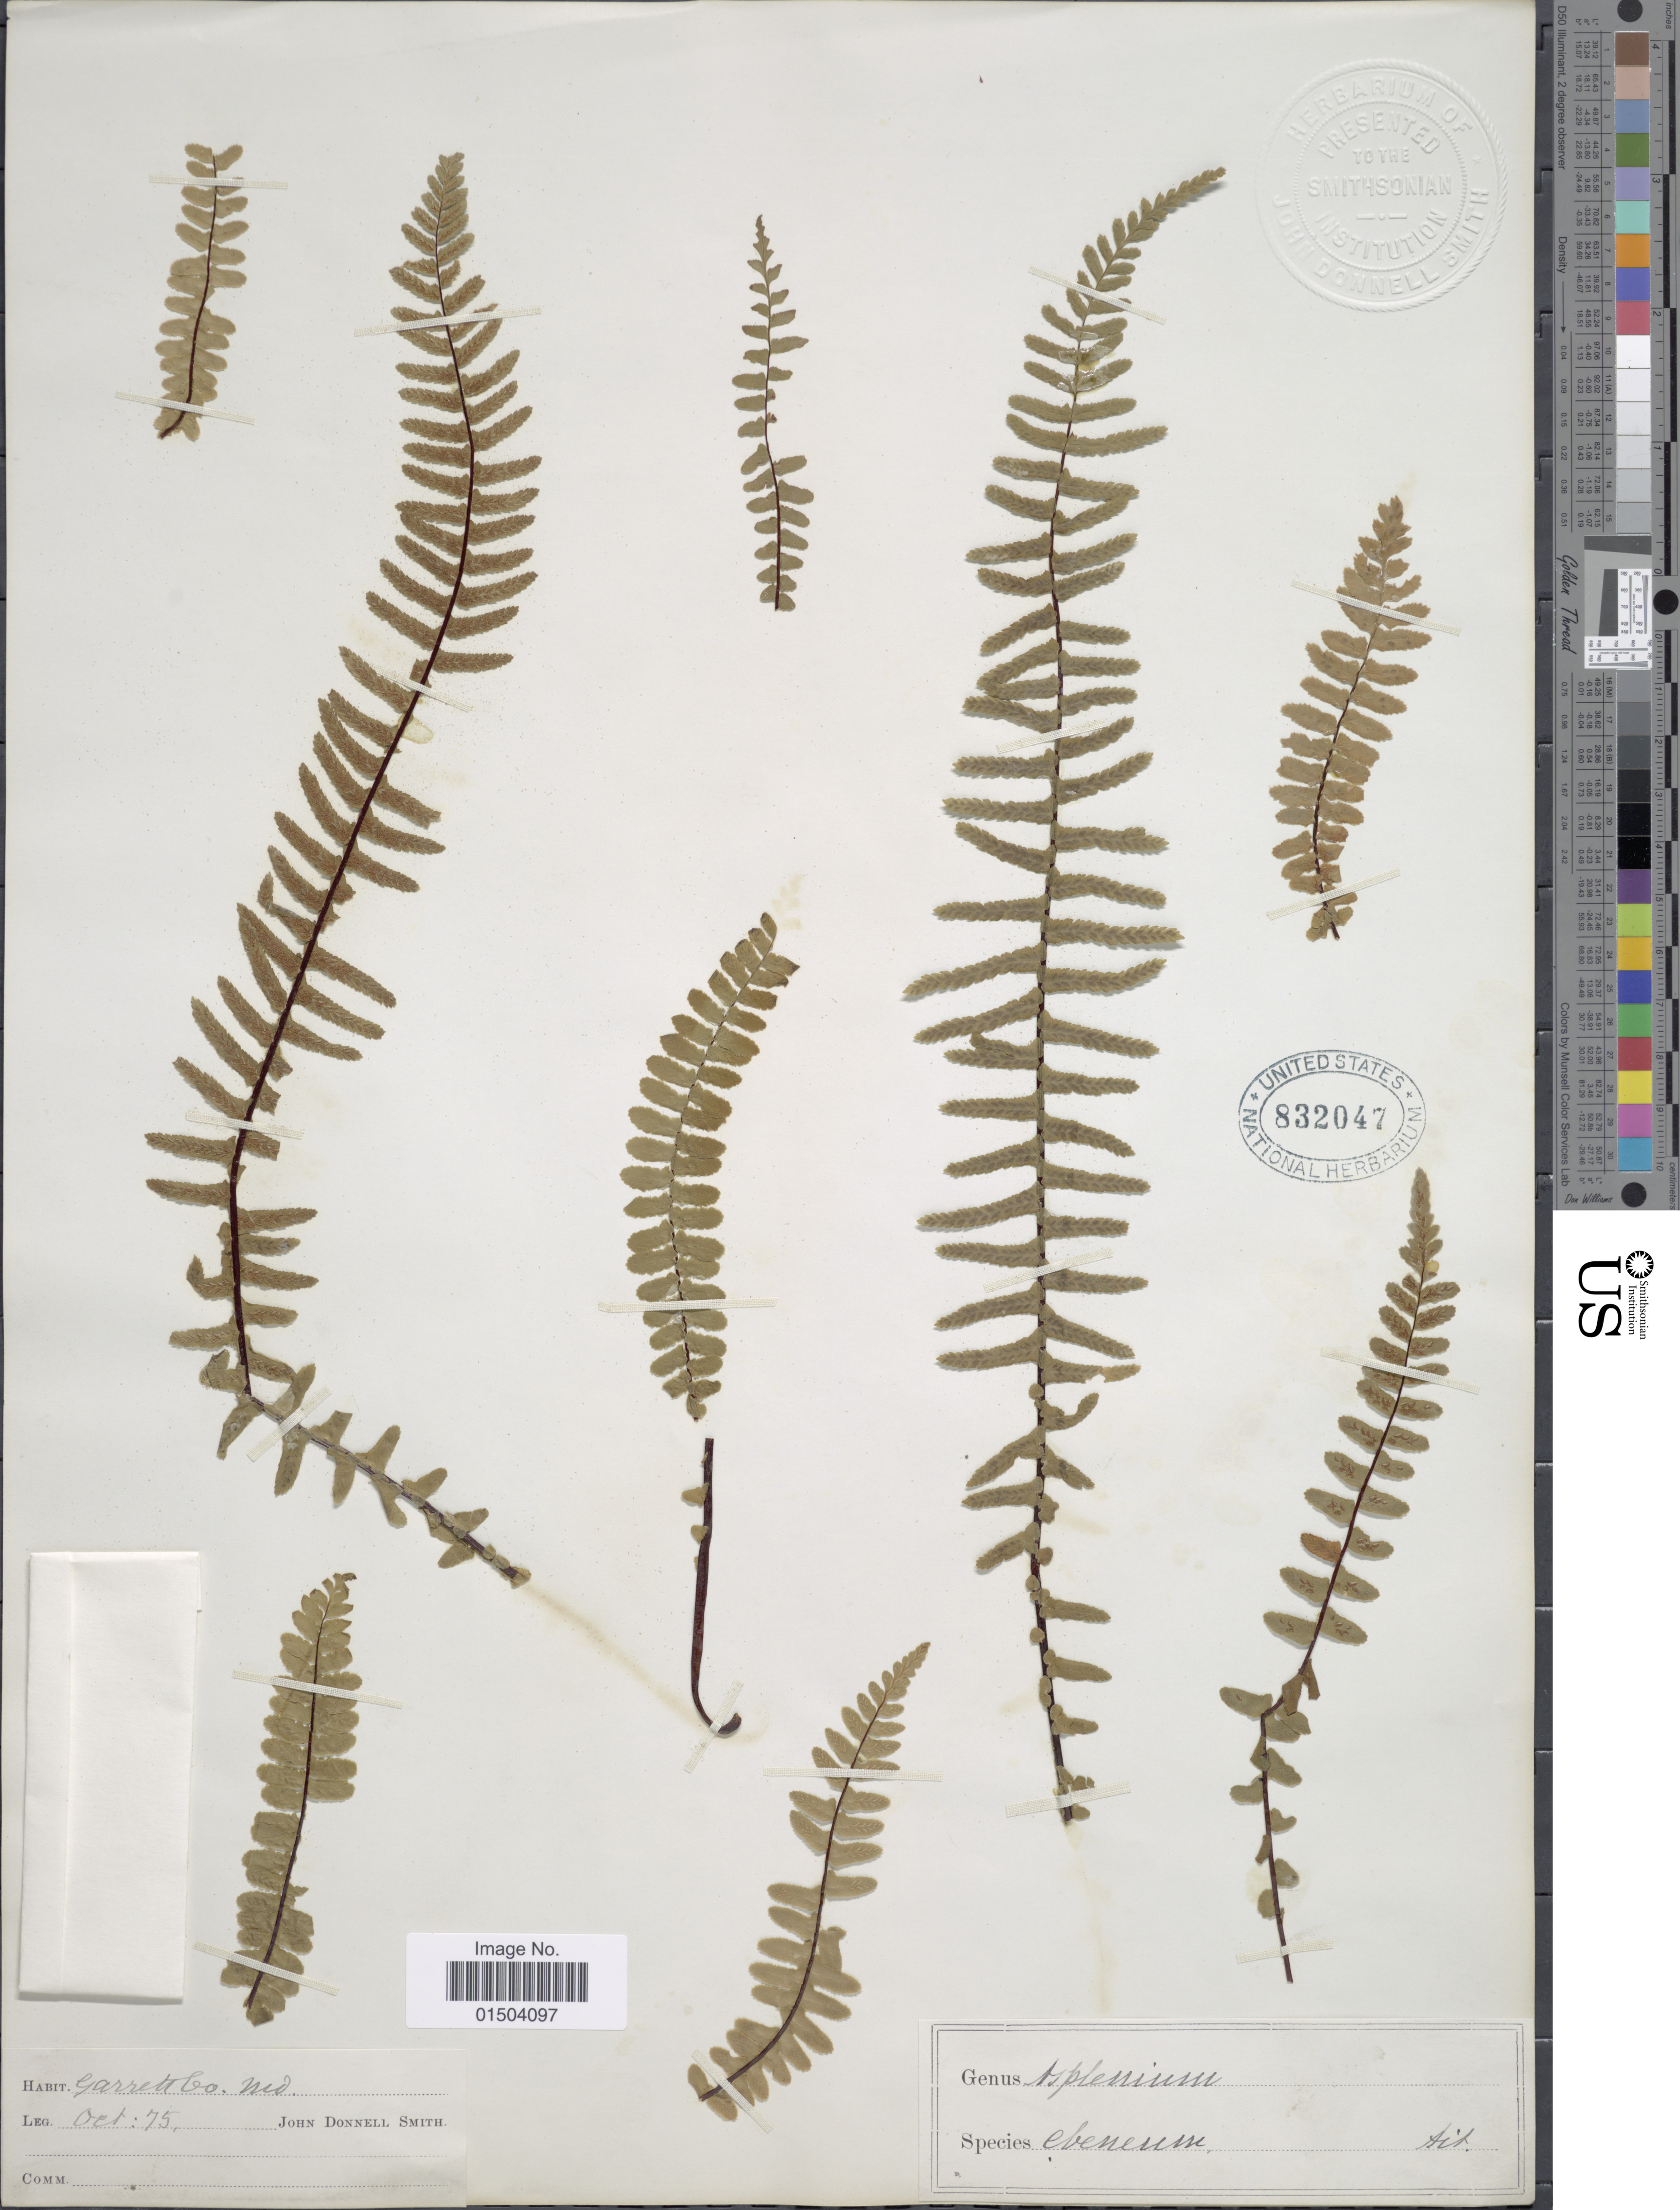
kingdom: Plantae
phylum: Tracheophyta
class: Polypodiopsida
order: Polypodiales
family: Aspleniaceae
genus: Asplenium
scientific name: Asplenium platyneuron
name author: (L.) Britton, Stearns & Poggenb.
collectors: J. Donnell Smith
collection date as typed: Transcribed d/m/y: /10/75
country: United States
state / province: Maryland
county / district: Garrett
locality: Garrett Co.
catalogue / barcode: US 832047